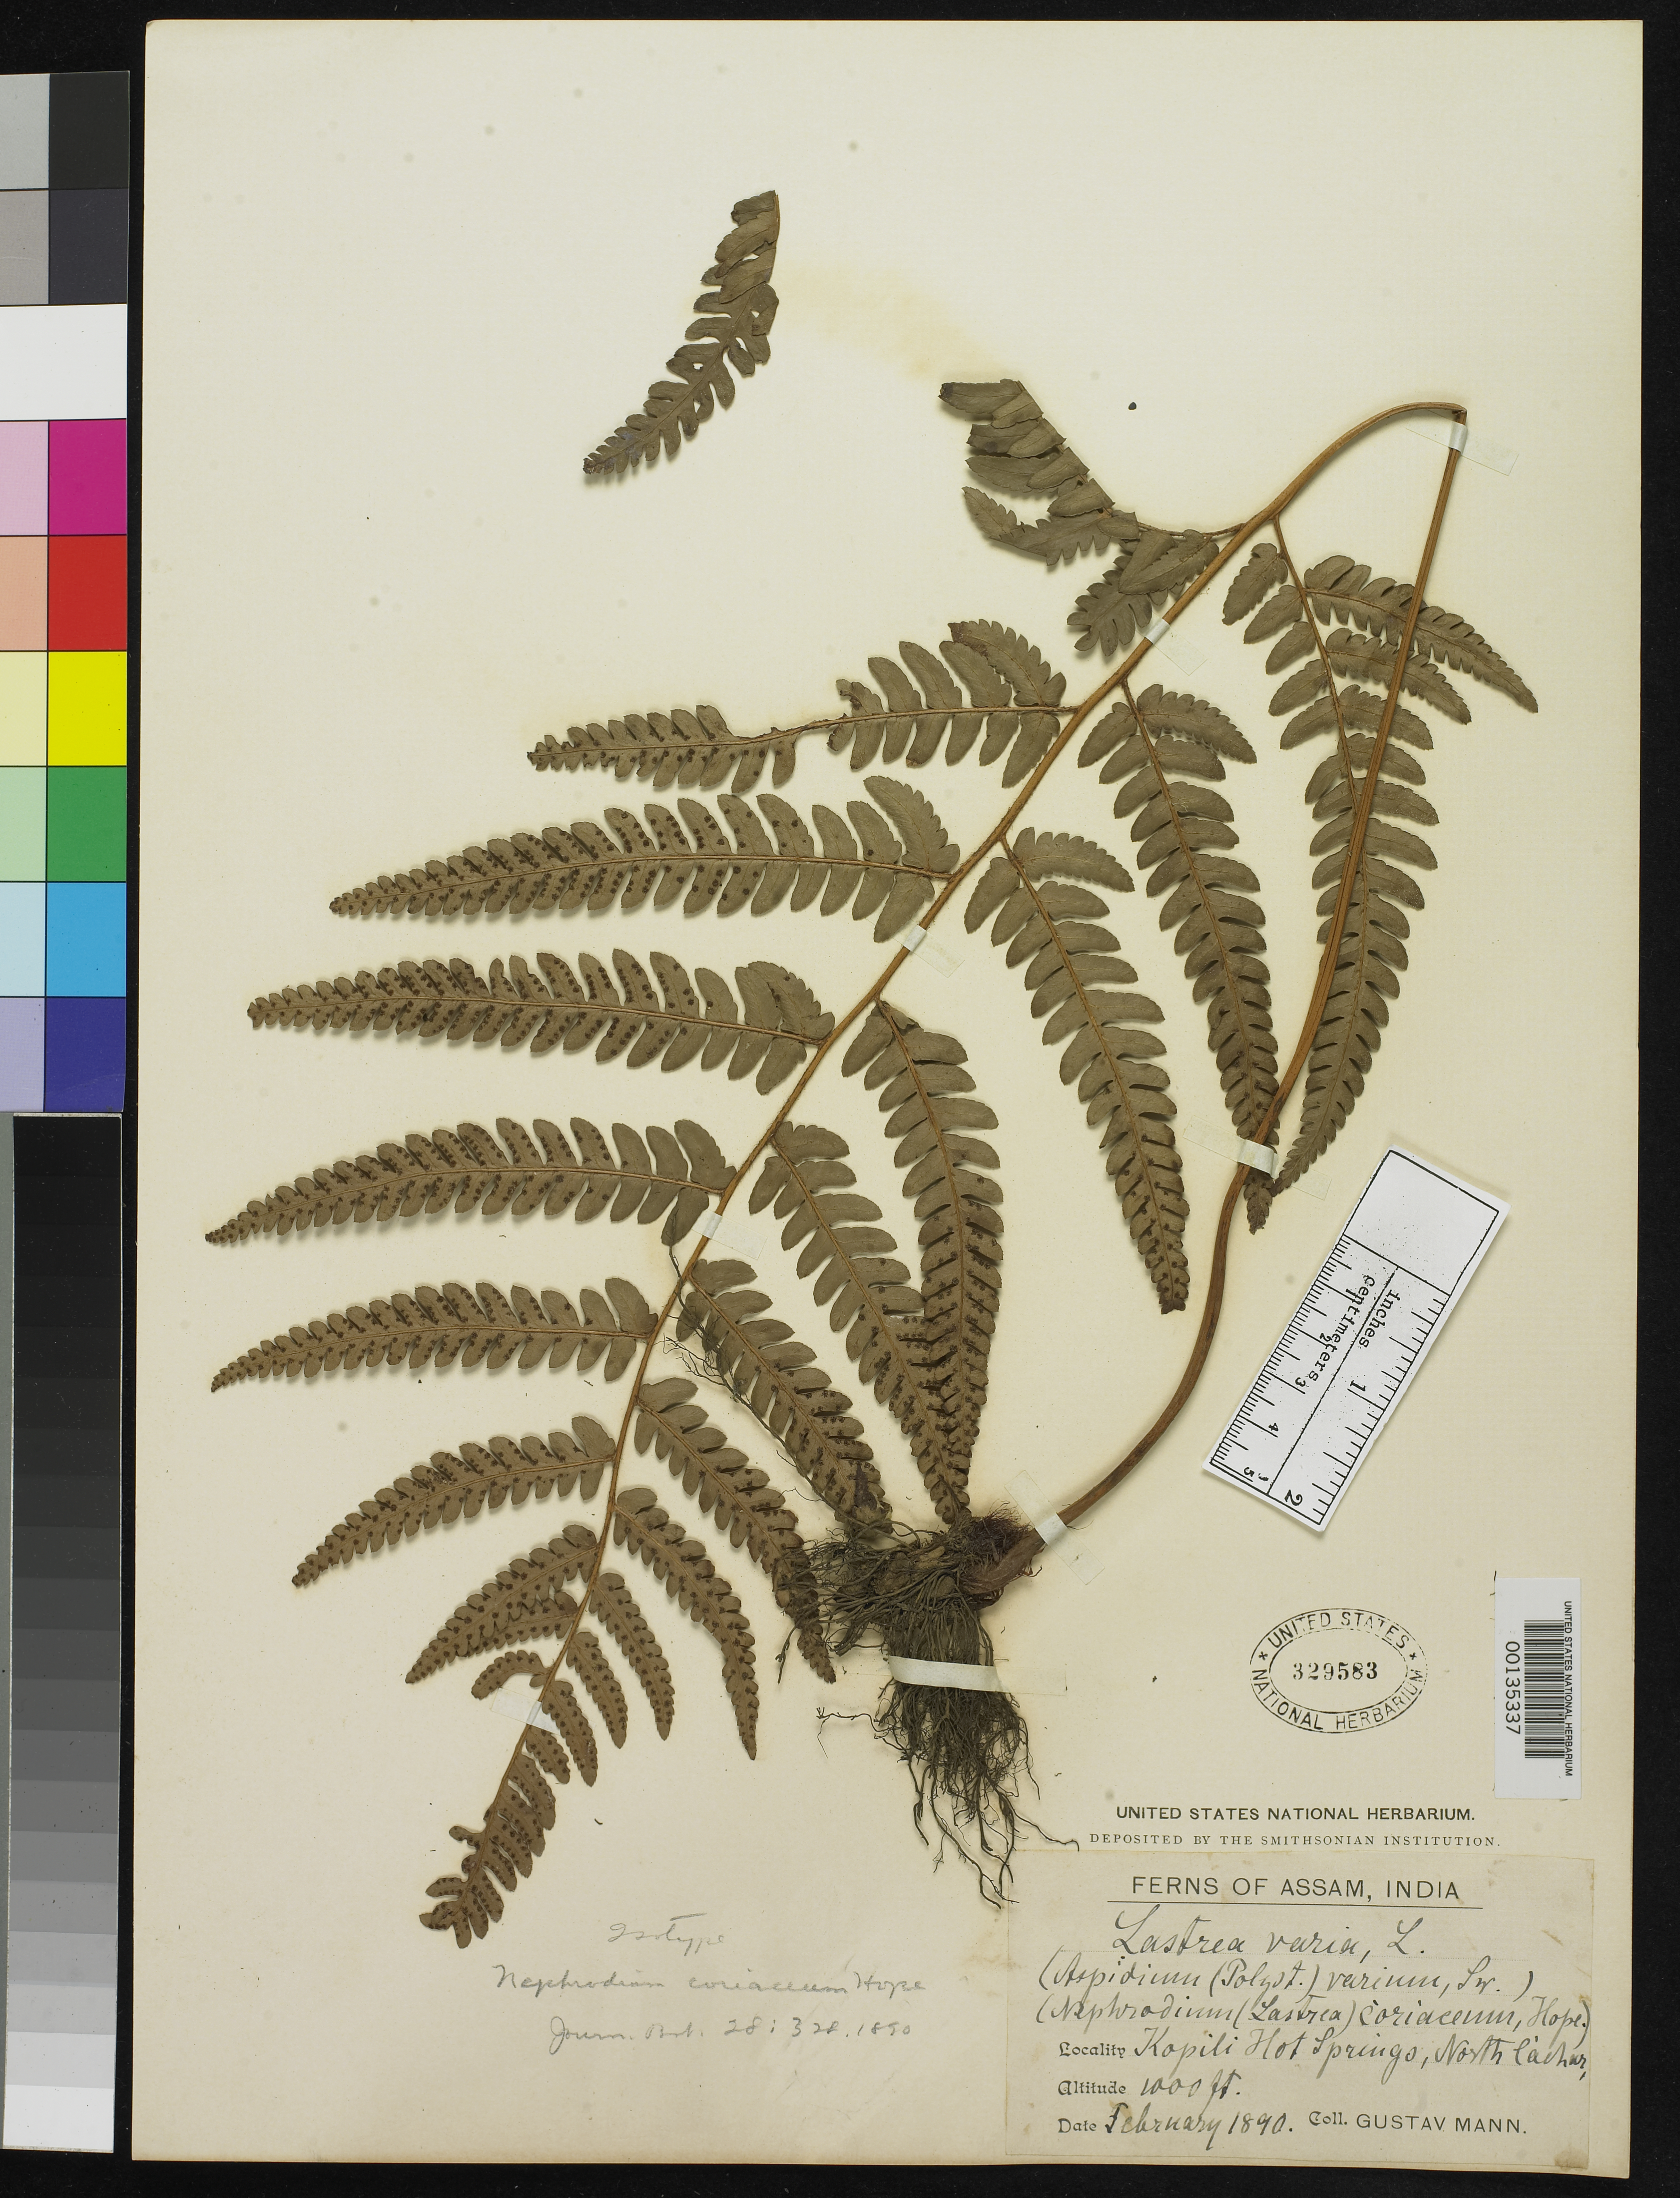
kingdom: Plantae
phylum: Tracheophyta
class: Polypodiopsida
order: Polypodiales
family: Dryopteridaceae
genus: Nephrodium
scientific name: Nephrodium coriaceum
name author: C. Hope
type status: Type Collection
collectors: G. Mann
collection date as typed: Feb 1890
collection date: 1890-02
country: India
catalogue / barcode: US 329583